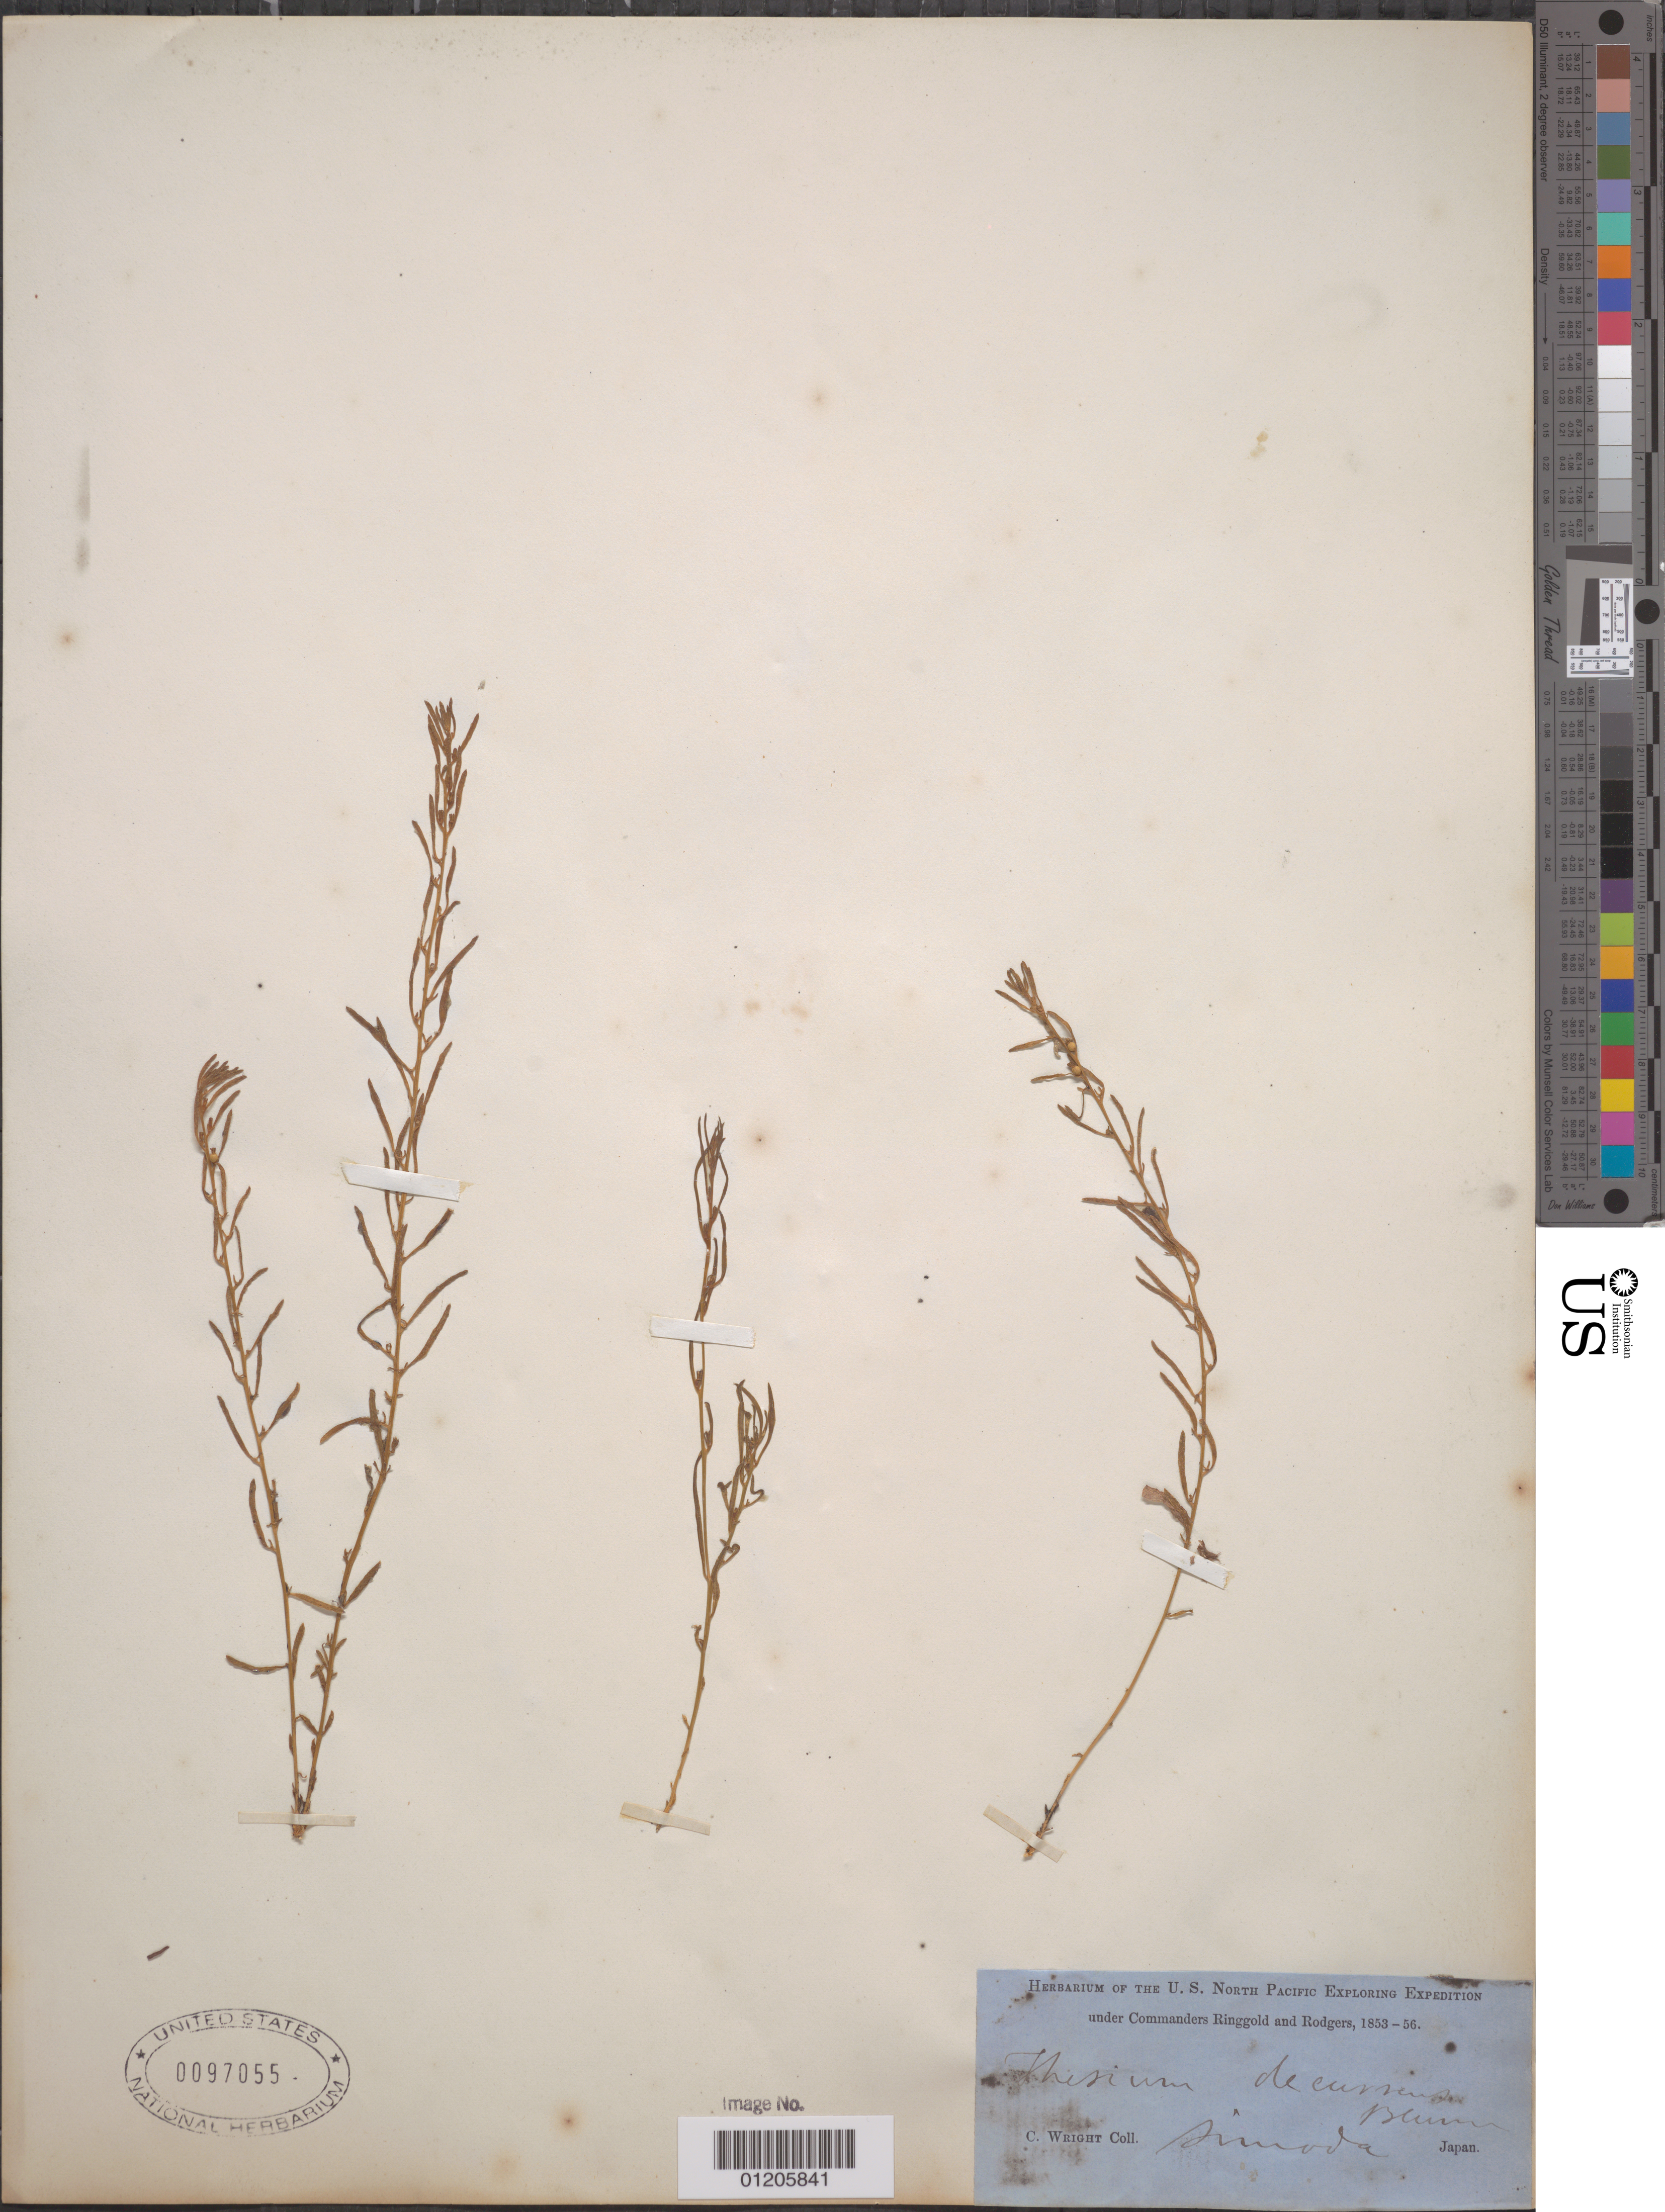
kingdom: Plantae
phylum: Tracheophyta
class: Magnoliopsida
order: Santalales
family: Thesiaceae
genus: Thesium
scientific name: Thesium decurrens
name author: Blume ex A. DC.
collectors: C. Wright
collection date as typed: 1853 to -- -- 1856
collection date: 1853/1856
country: Japan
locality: Simoda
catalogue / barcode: US 97055